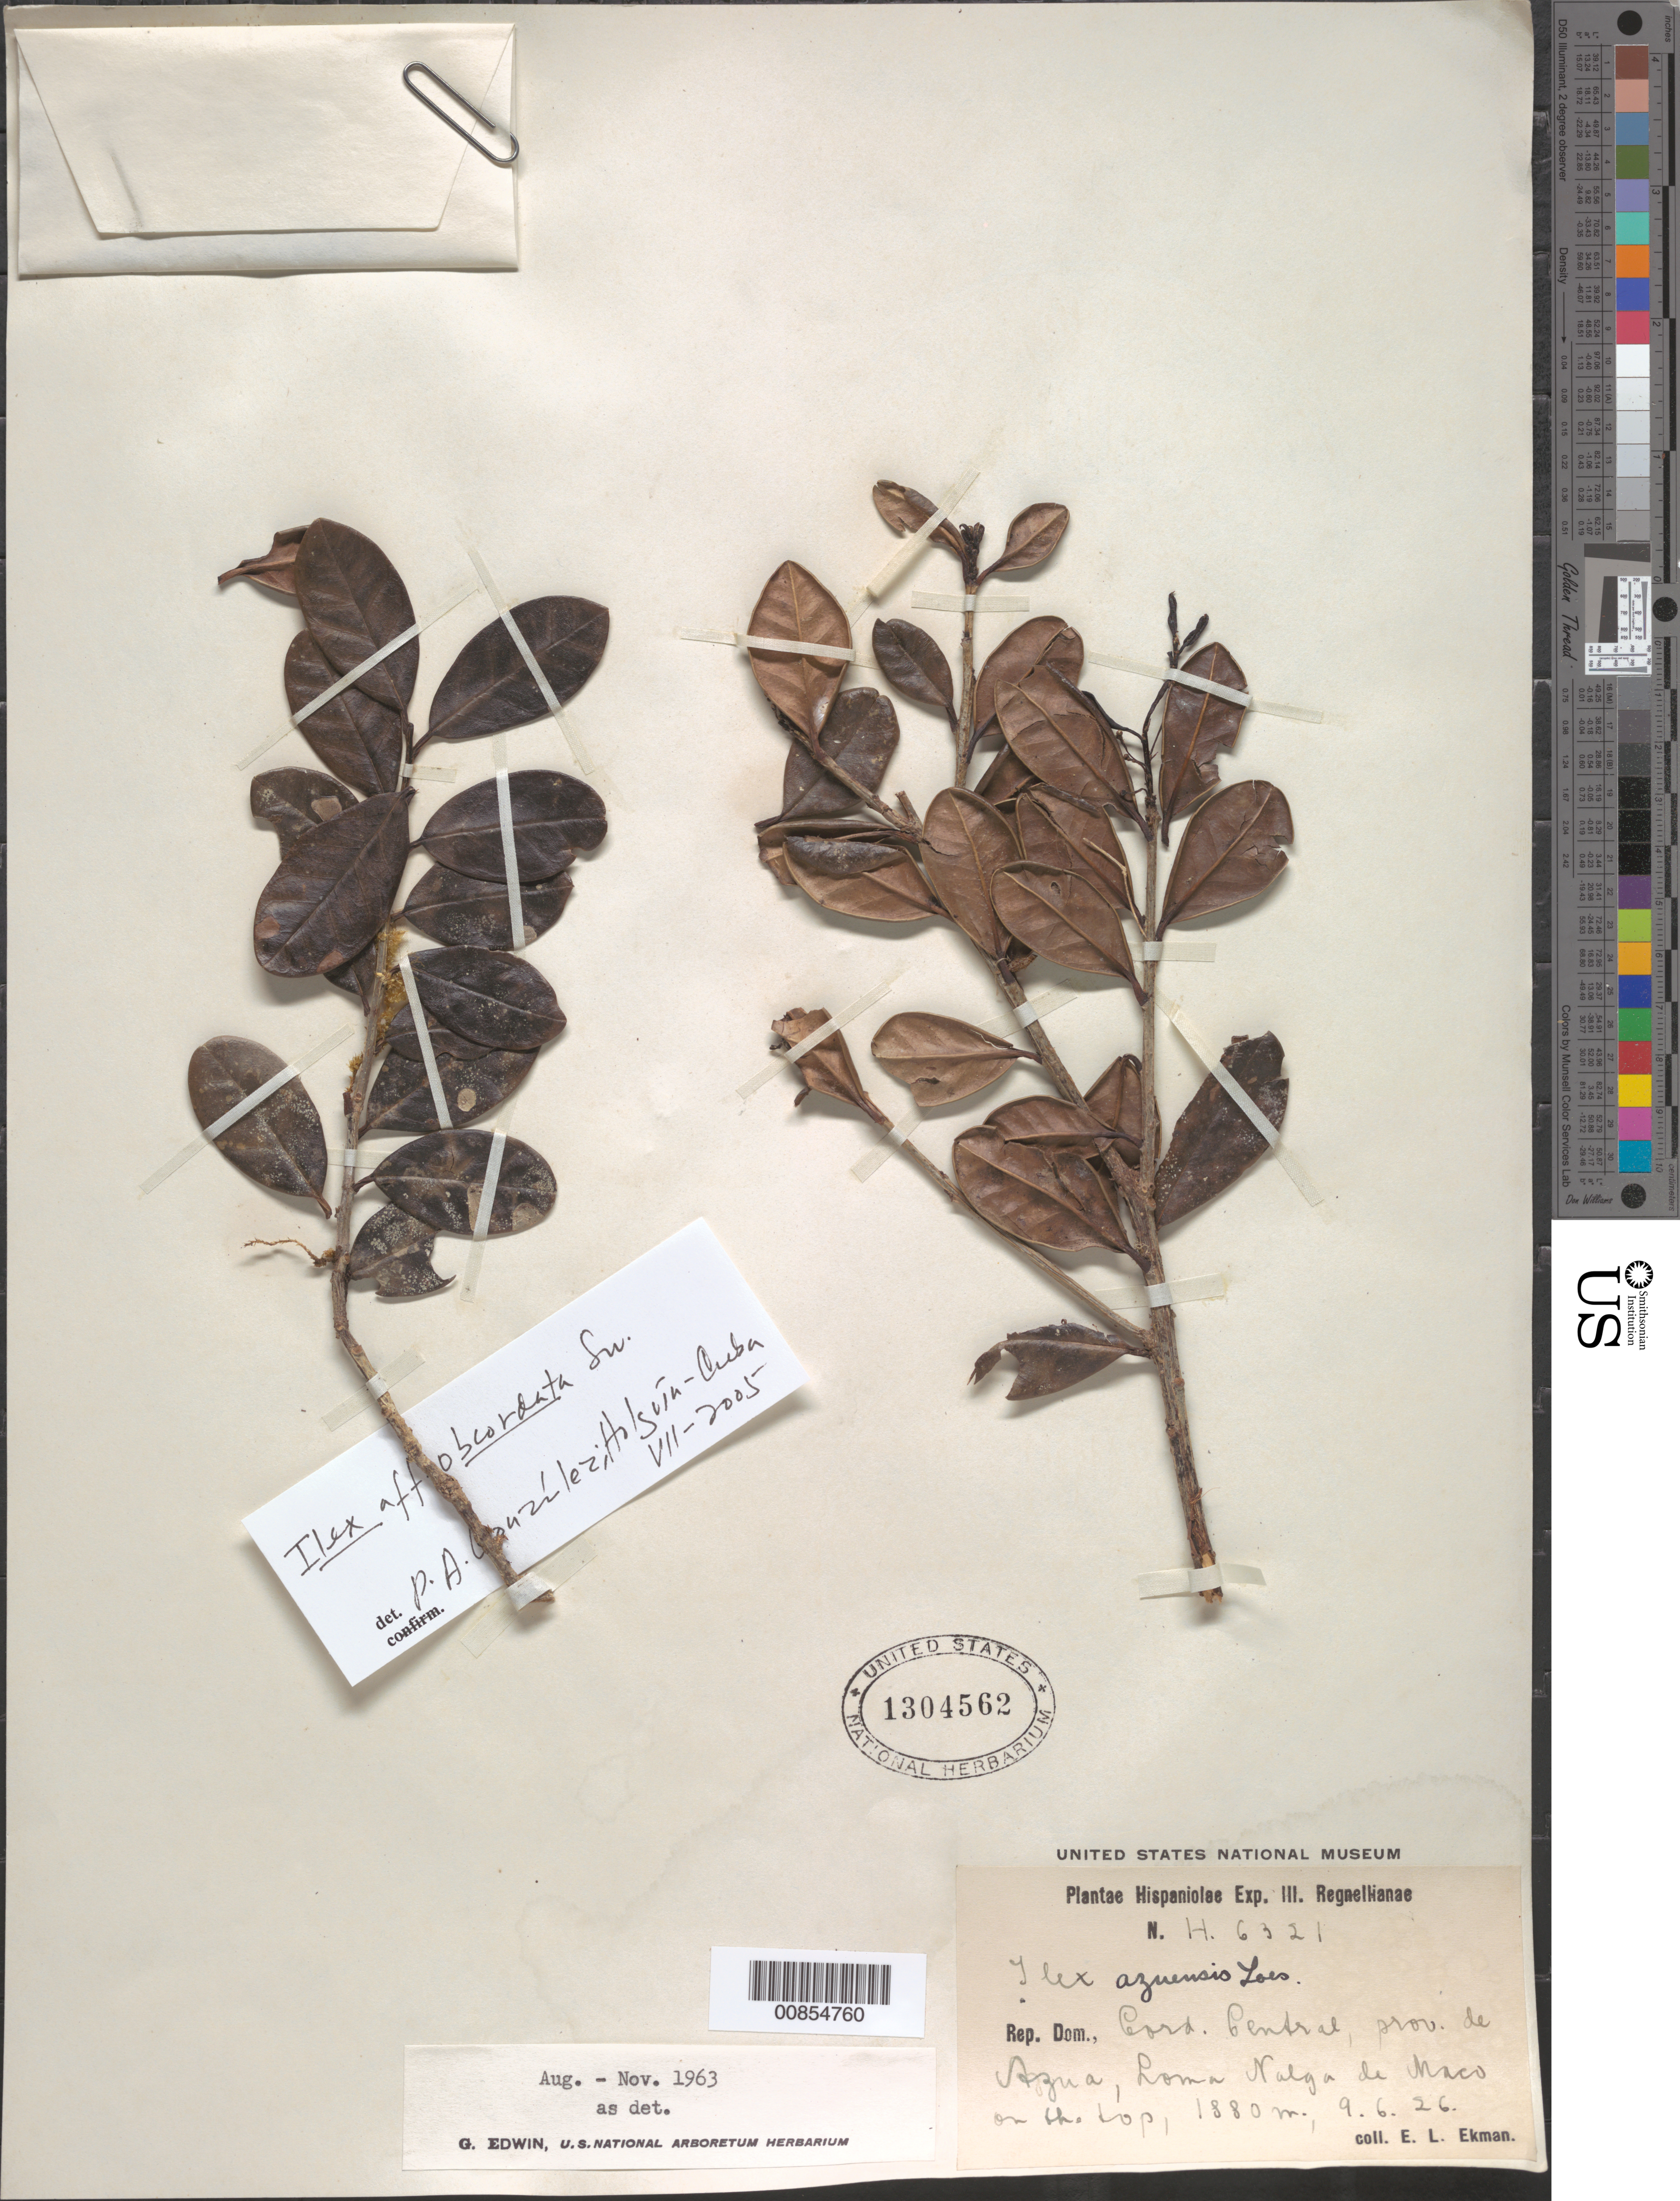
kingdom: Plantae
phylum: Tracheophyta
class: Magnoliopsida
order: Aquifoliales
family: Aquifoliaceae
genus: Ilex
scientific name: Ilex azuensis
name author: Loes.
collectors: E. L. Ekman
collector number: H 6321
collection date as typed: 09 Jun 1926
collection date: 1926-06-09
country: Dominican Republic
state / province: Azua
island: Hispaniola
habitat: Hilltop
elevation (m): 1880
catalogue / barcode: US 1304562